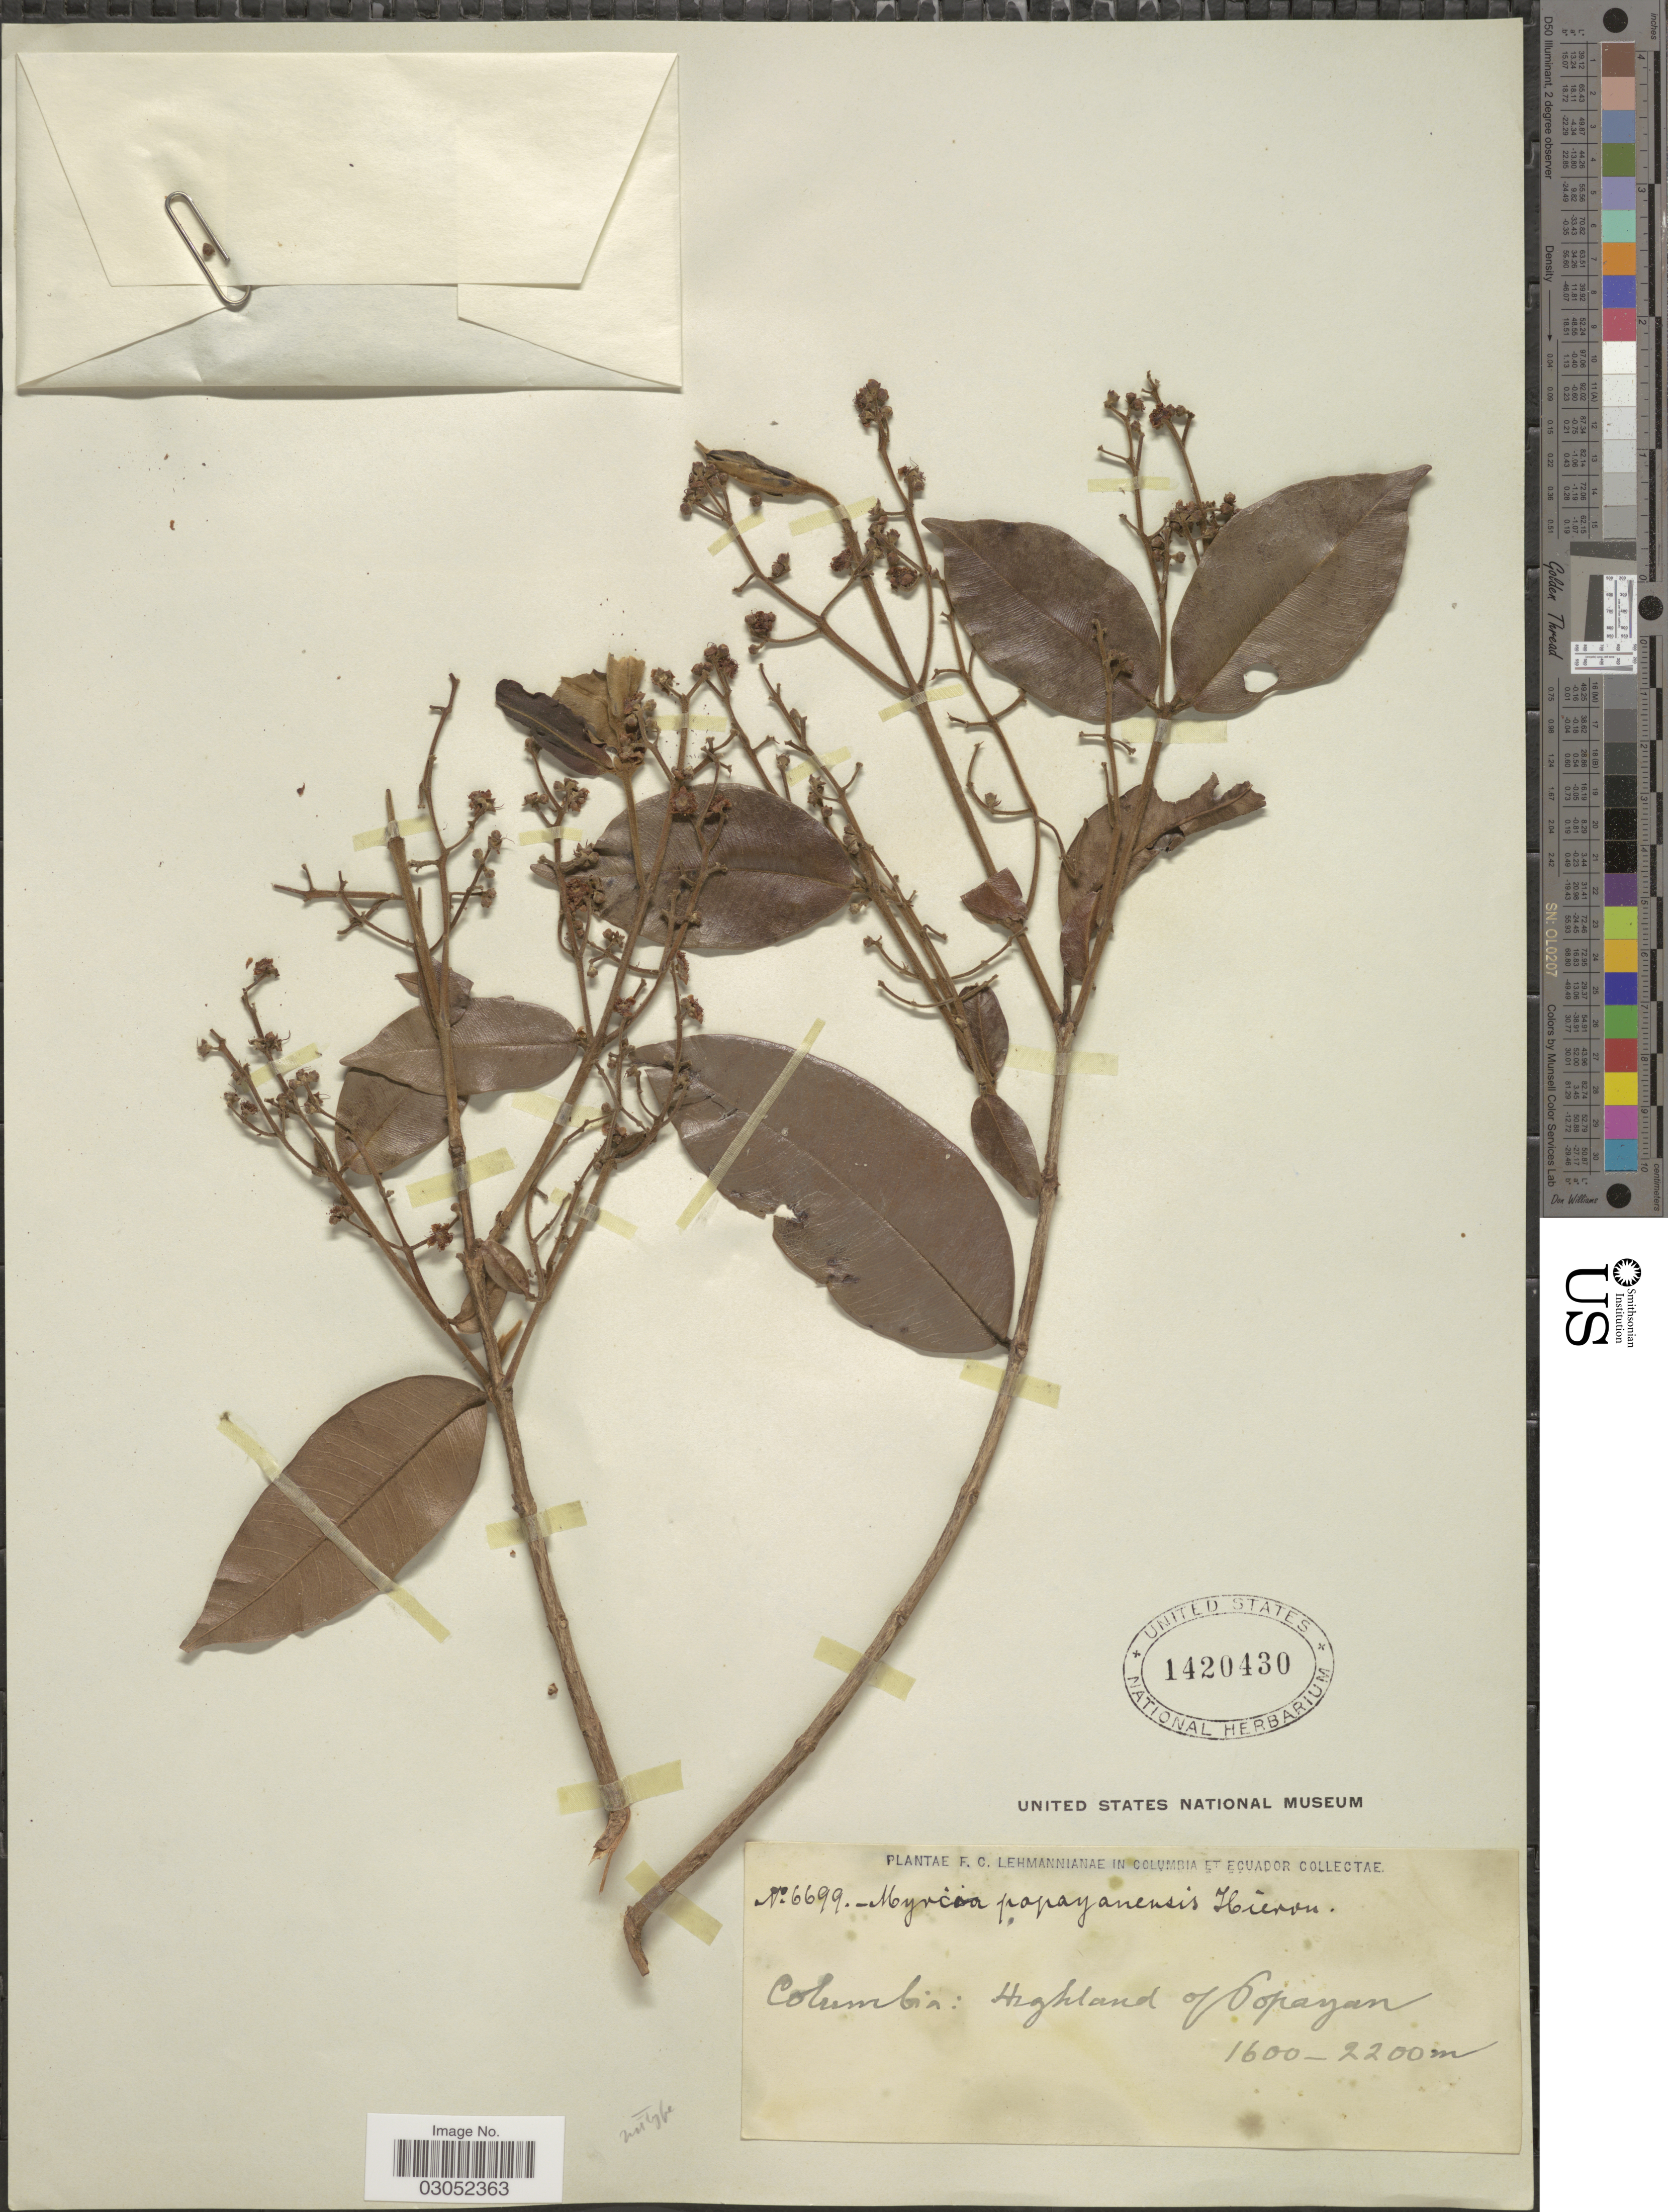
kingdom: Plantae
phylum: Tracheophyta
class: Magnoliopsida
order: Myrtales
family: Myrtaceae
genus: Myrcia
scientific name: Myrcia popayanensis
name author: Hieron.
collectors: F. C. Lehmann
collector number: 6699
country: Colombia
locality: Highland of Popayan.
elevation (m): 1600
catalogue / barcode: US 1420430